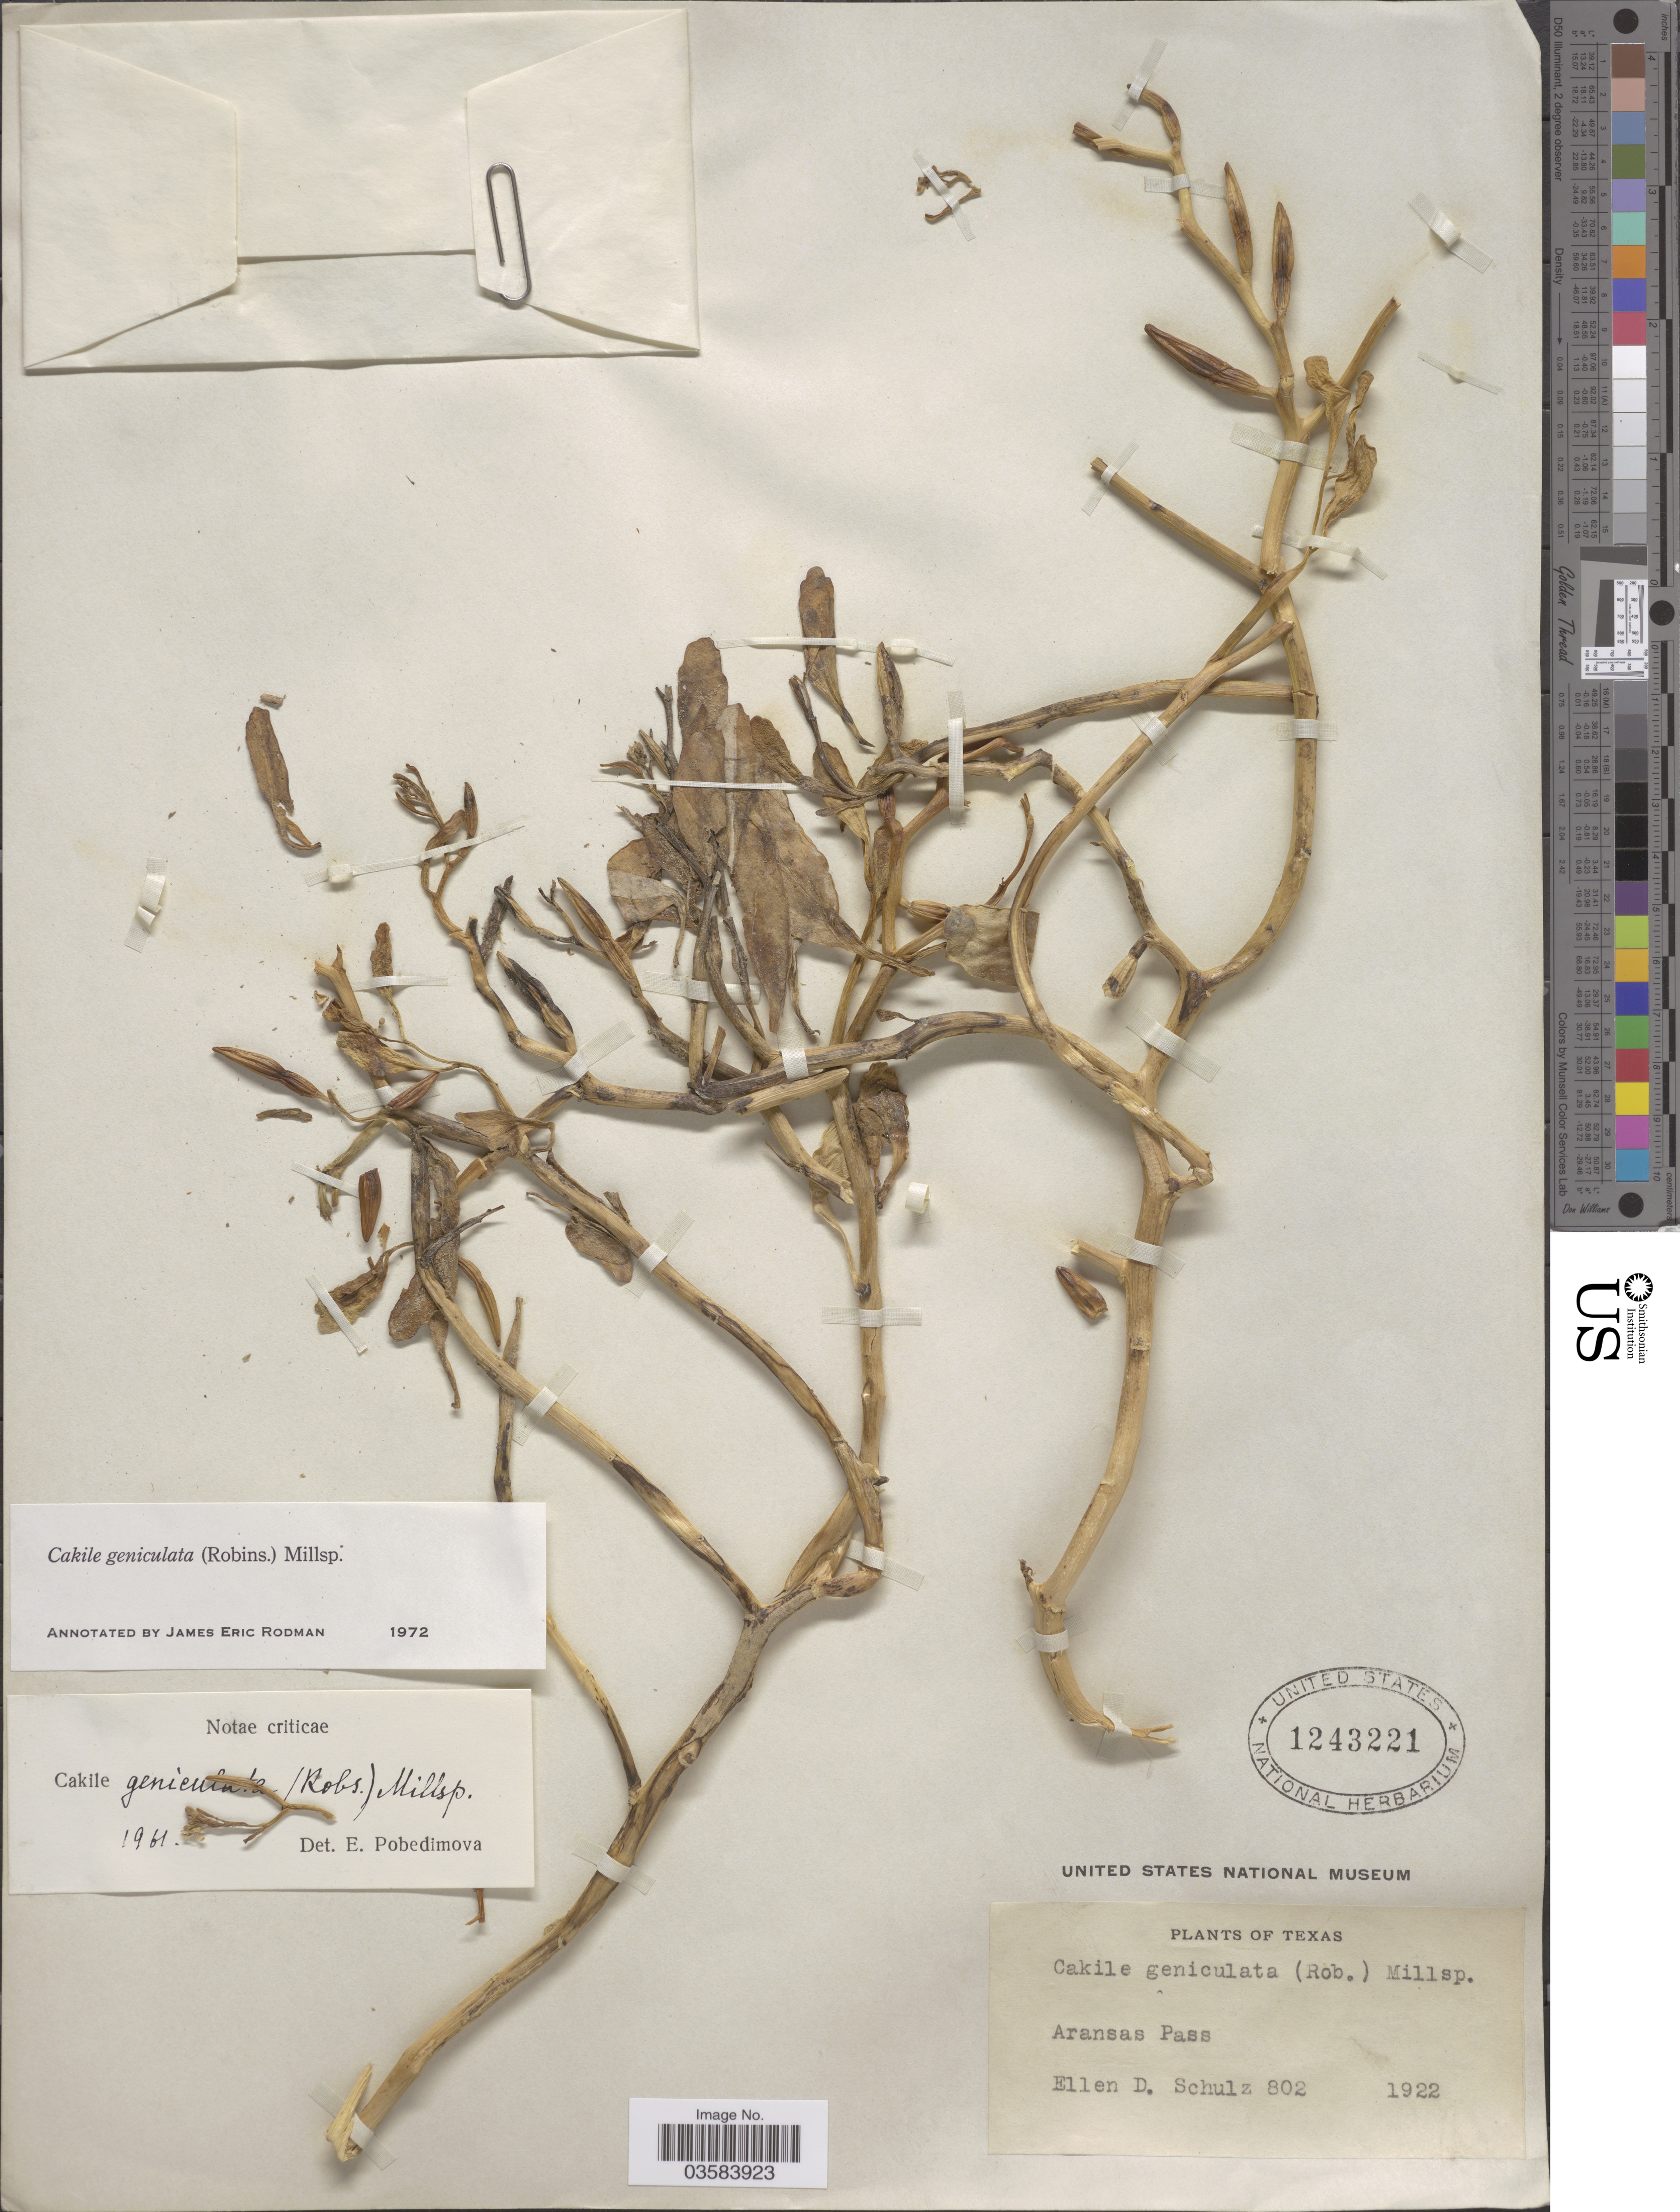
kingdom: Plantae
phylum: Tracheophyta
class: Magnoliopsida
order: Brassicales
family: Brassicaceae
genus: Cakile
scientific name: Cakile geniculata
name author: (B.L. Rob.) Millsp.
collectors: E. D. Schulz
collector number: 802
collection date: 1922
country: United States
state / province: Texas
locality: Aransas Pass.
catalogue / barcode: US 1243221